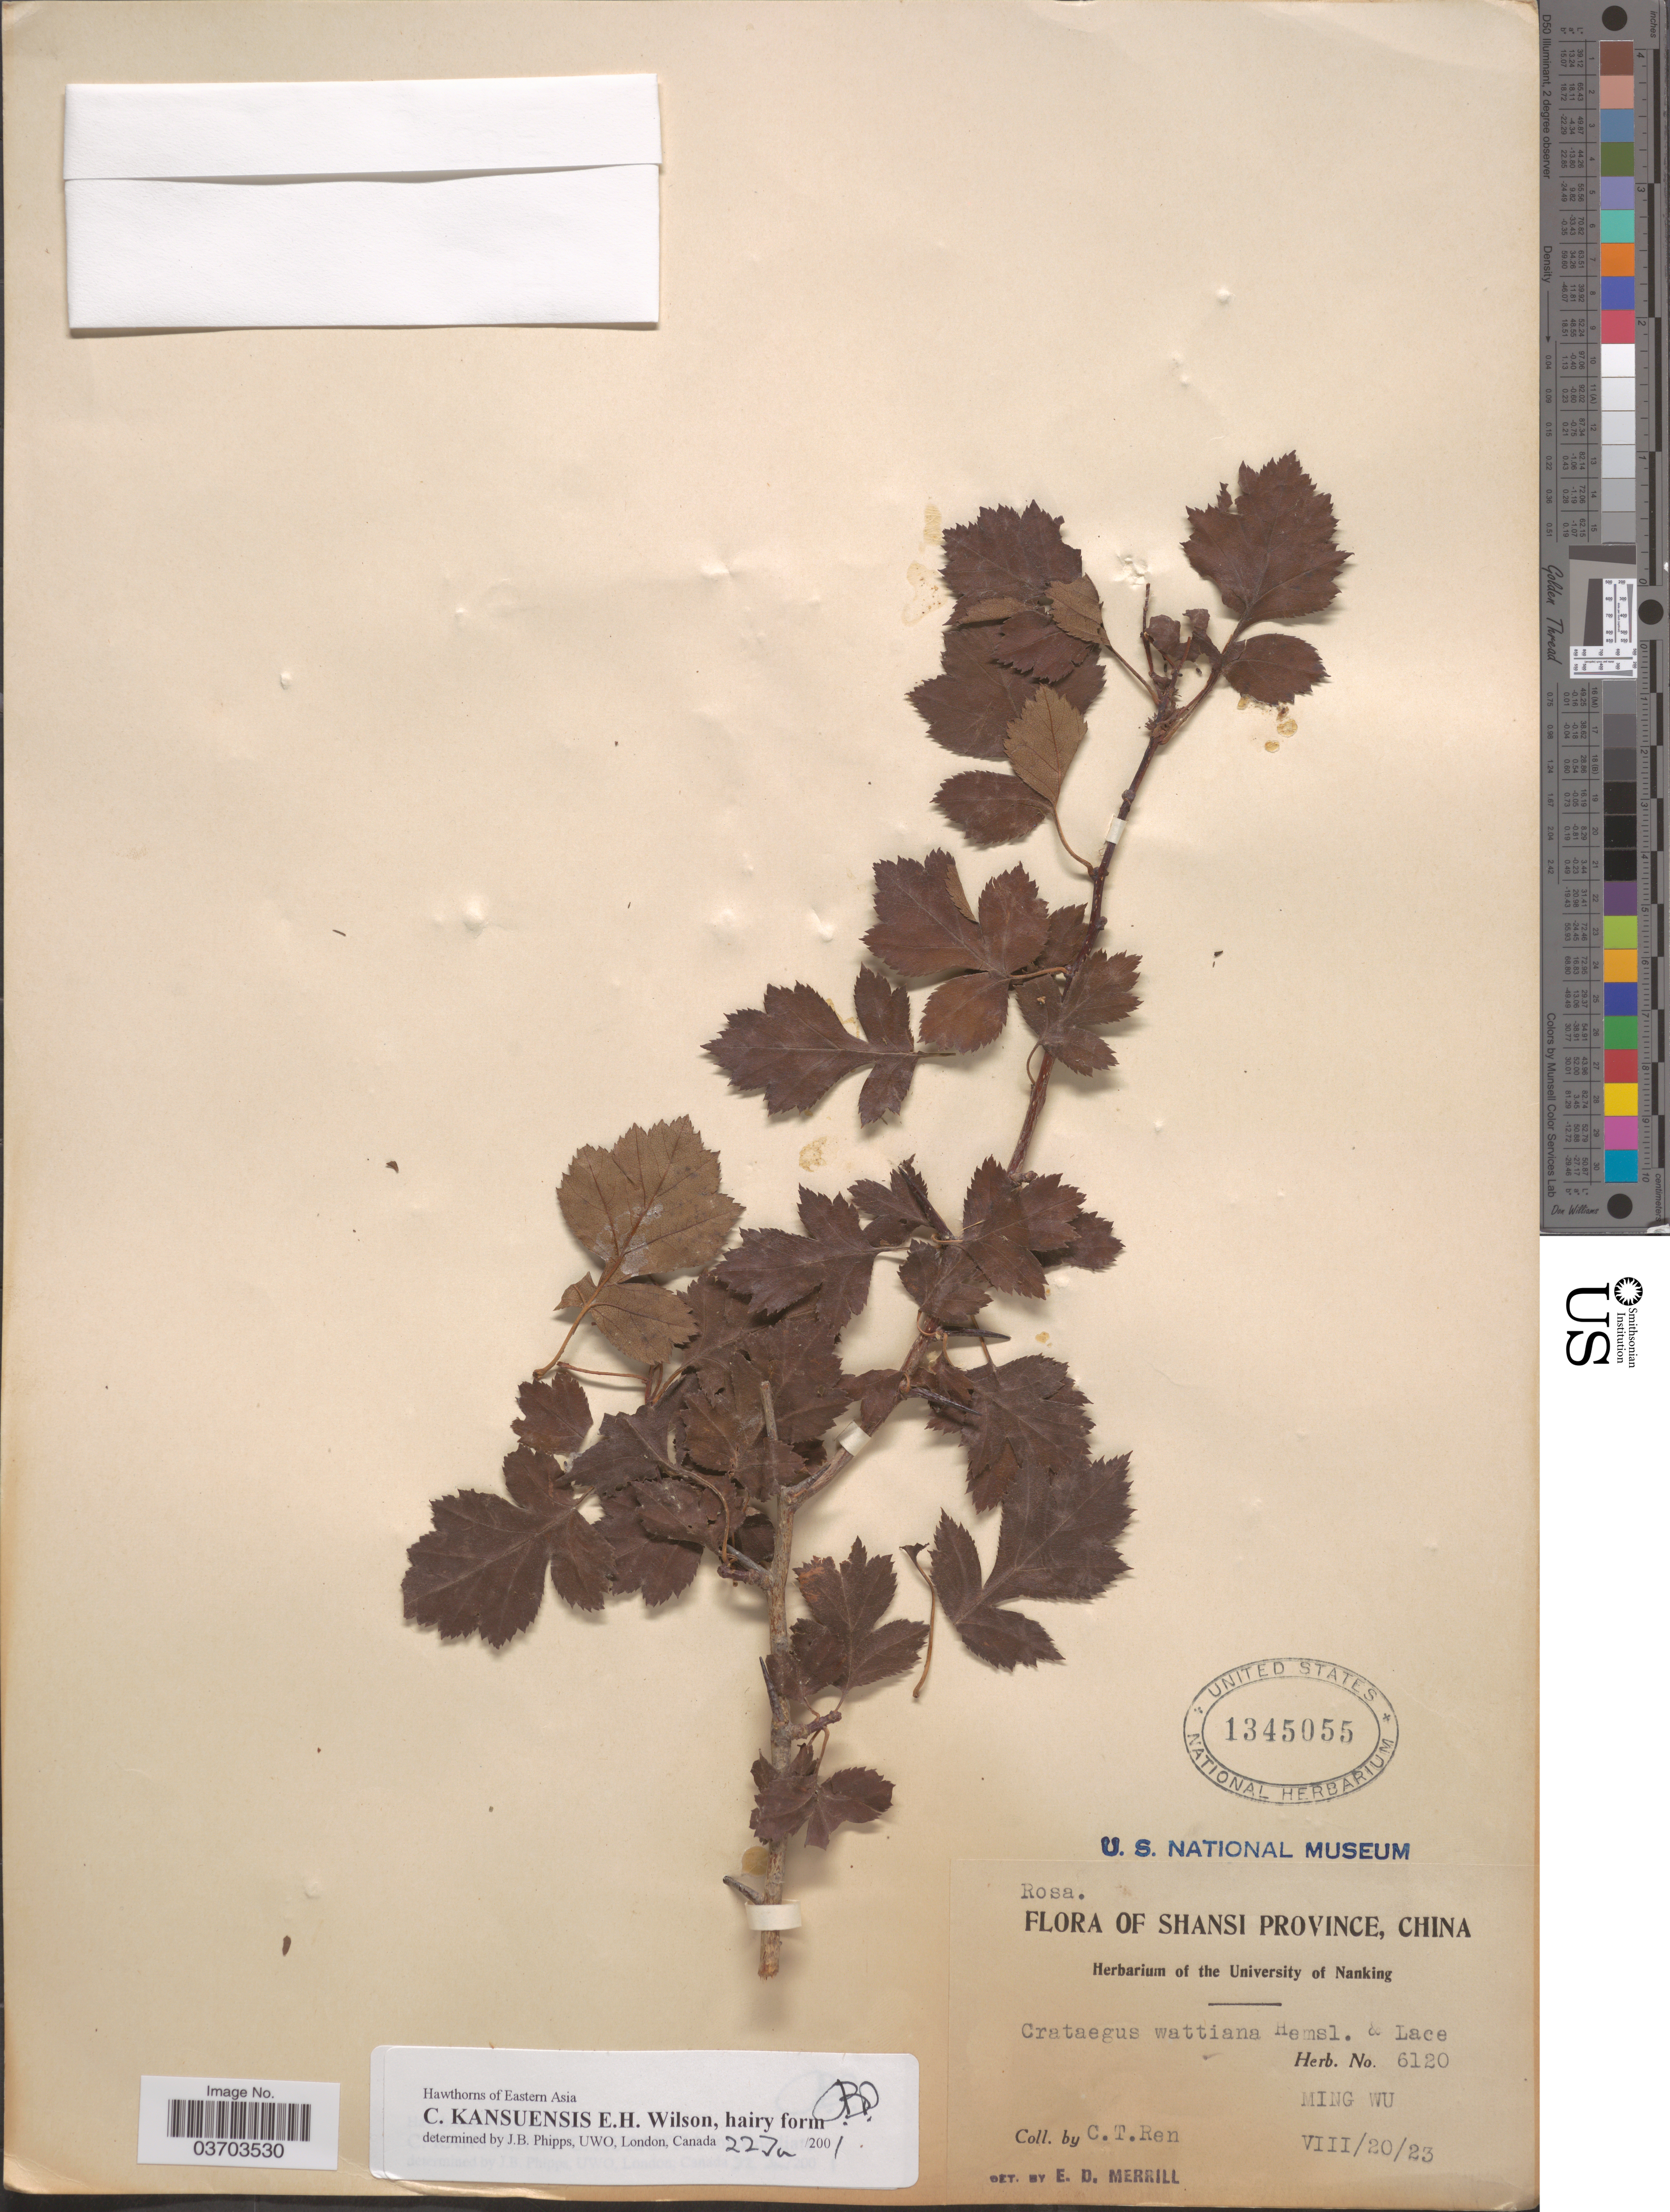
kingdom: Plantae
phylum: Tracheophyta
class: Magnoliopsida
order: Rosales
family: Rosaceae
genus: Crataegus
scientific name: Crataegus kansuensis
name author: E.H. Wilson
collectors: C. Ren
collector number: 6120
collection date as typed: Transcribed d/m/y: 20/8/23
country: China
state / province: Shanxi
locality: Shansi Province. Ming Wu.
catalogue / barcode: US 1345055